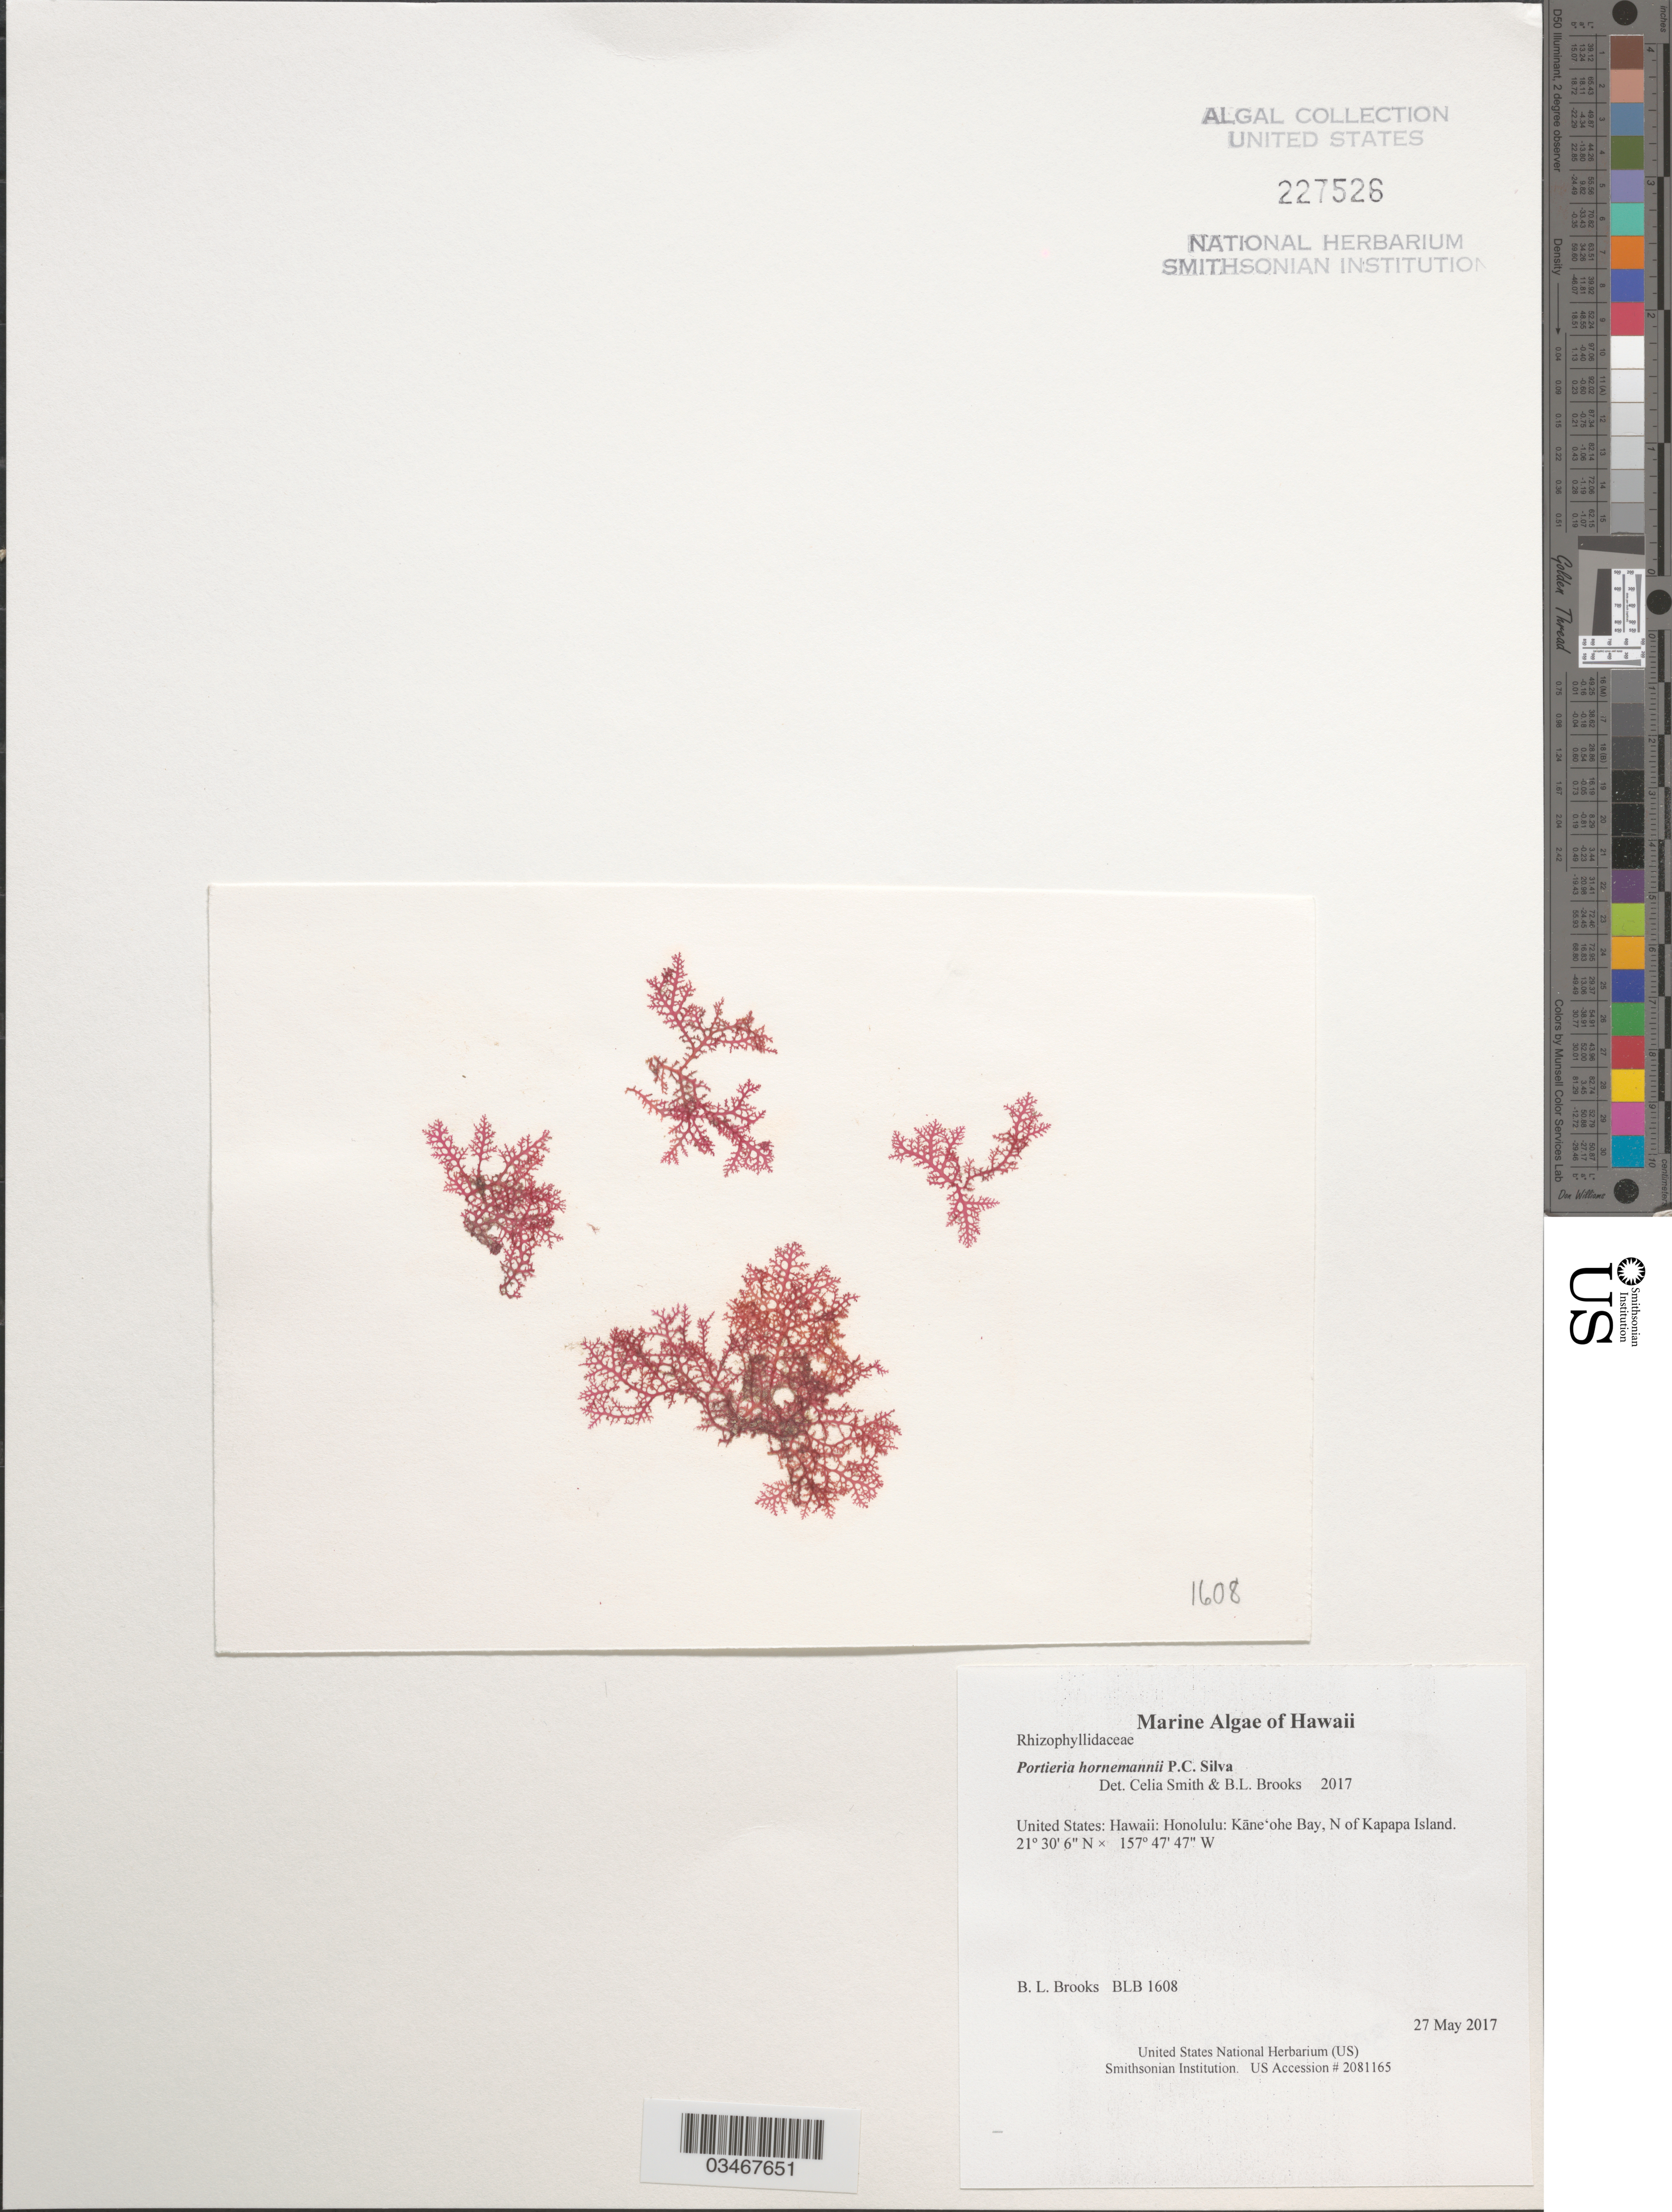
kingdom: Plantae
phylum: Rhodophyta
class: Florideophyceae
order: Gigartinales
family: Rhizophyllidaceae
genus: Portieria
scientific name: Portieria hornemannii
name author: (Lyngbye) P.C. Silva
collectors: B. Brooks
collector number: BLB 1608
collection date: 2017-05-27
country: United States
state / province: Hawaii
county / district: Honolulu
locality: Honolulu: Kāne'ohe Bay, N of Kapapa Island.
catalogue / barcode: US 227526